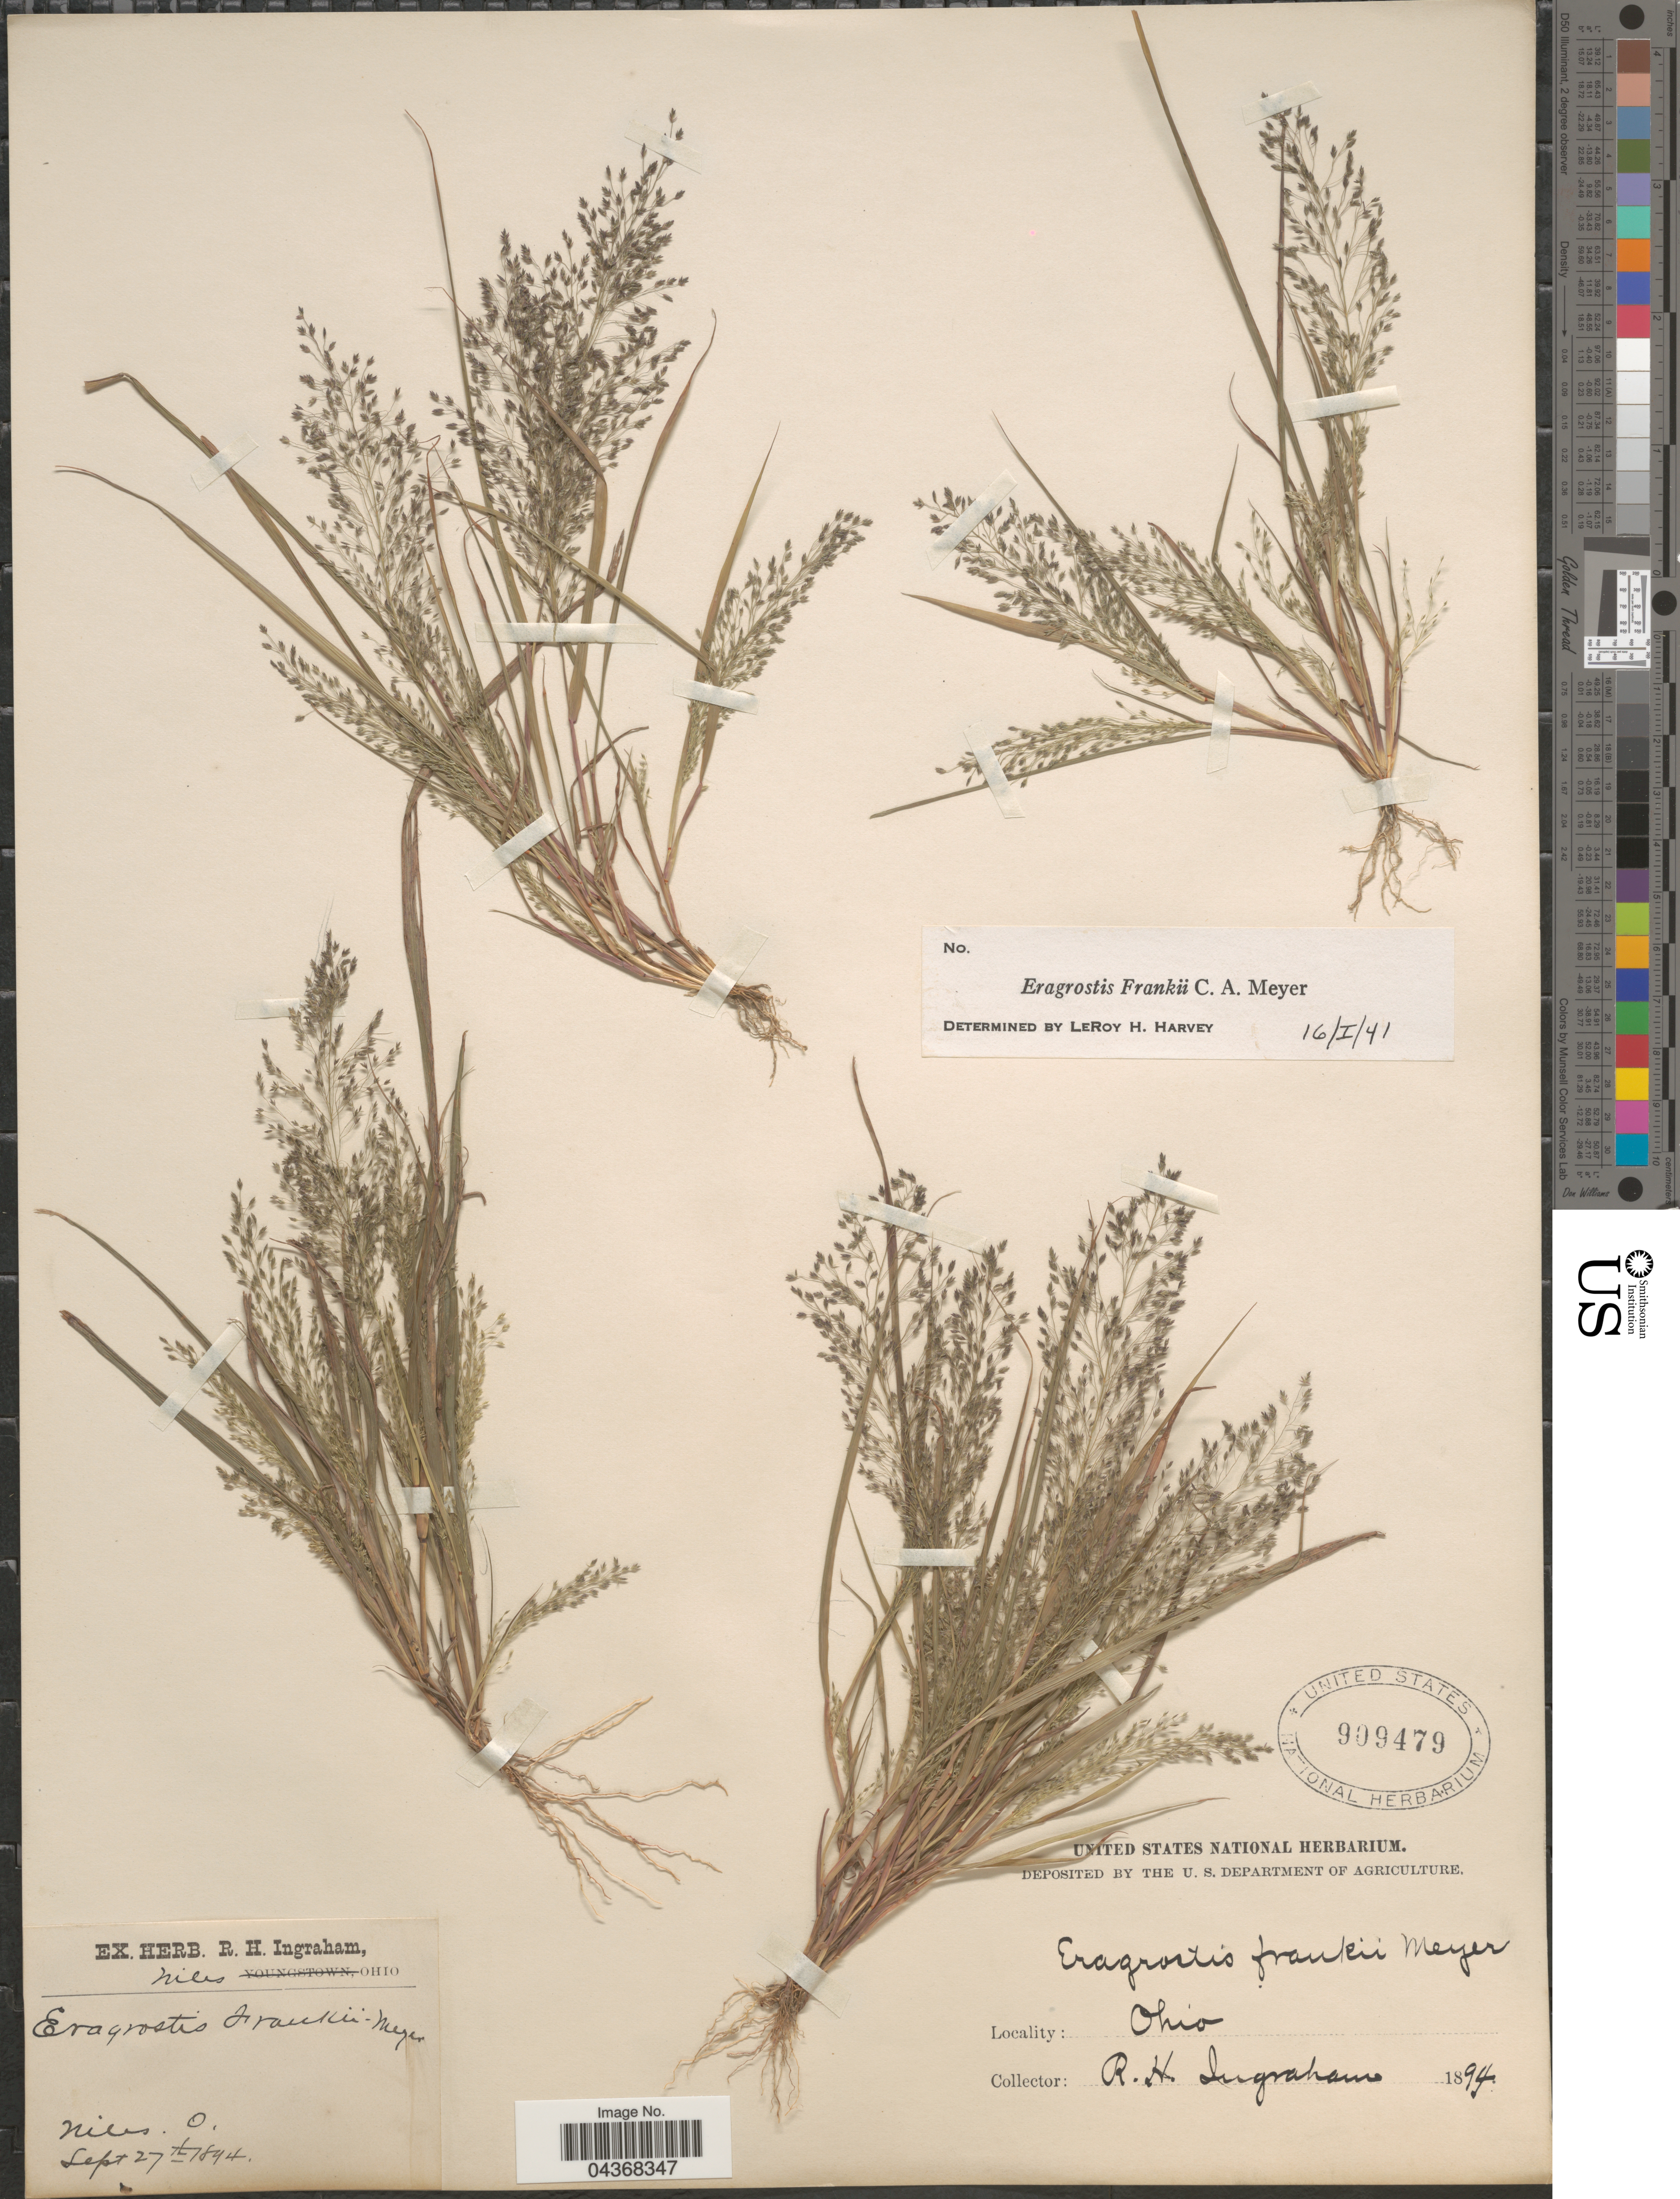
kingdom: Plantae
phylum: Tracheophyta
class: Liliopsida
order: Poales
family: Poaceae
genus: Eragrostis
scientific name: Eragrostis frankii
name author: C.A. Mey. ex Steud.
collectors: R. Ingraham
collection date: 1894-09-27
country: United States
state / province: Ohio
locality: Niles.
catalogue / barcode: US 909479